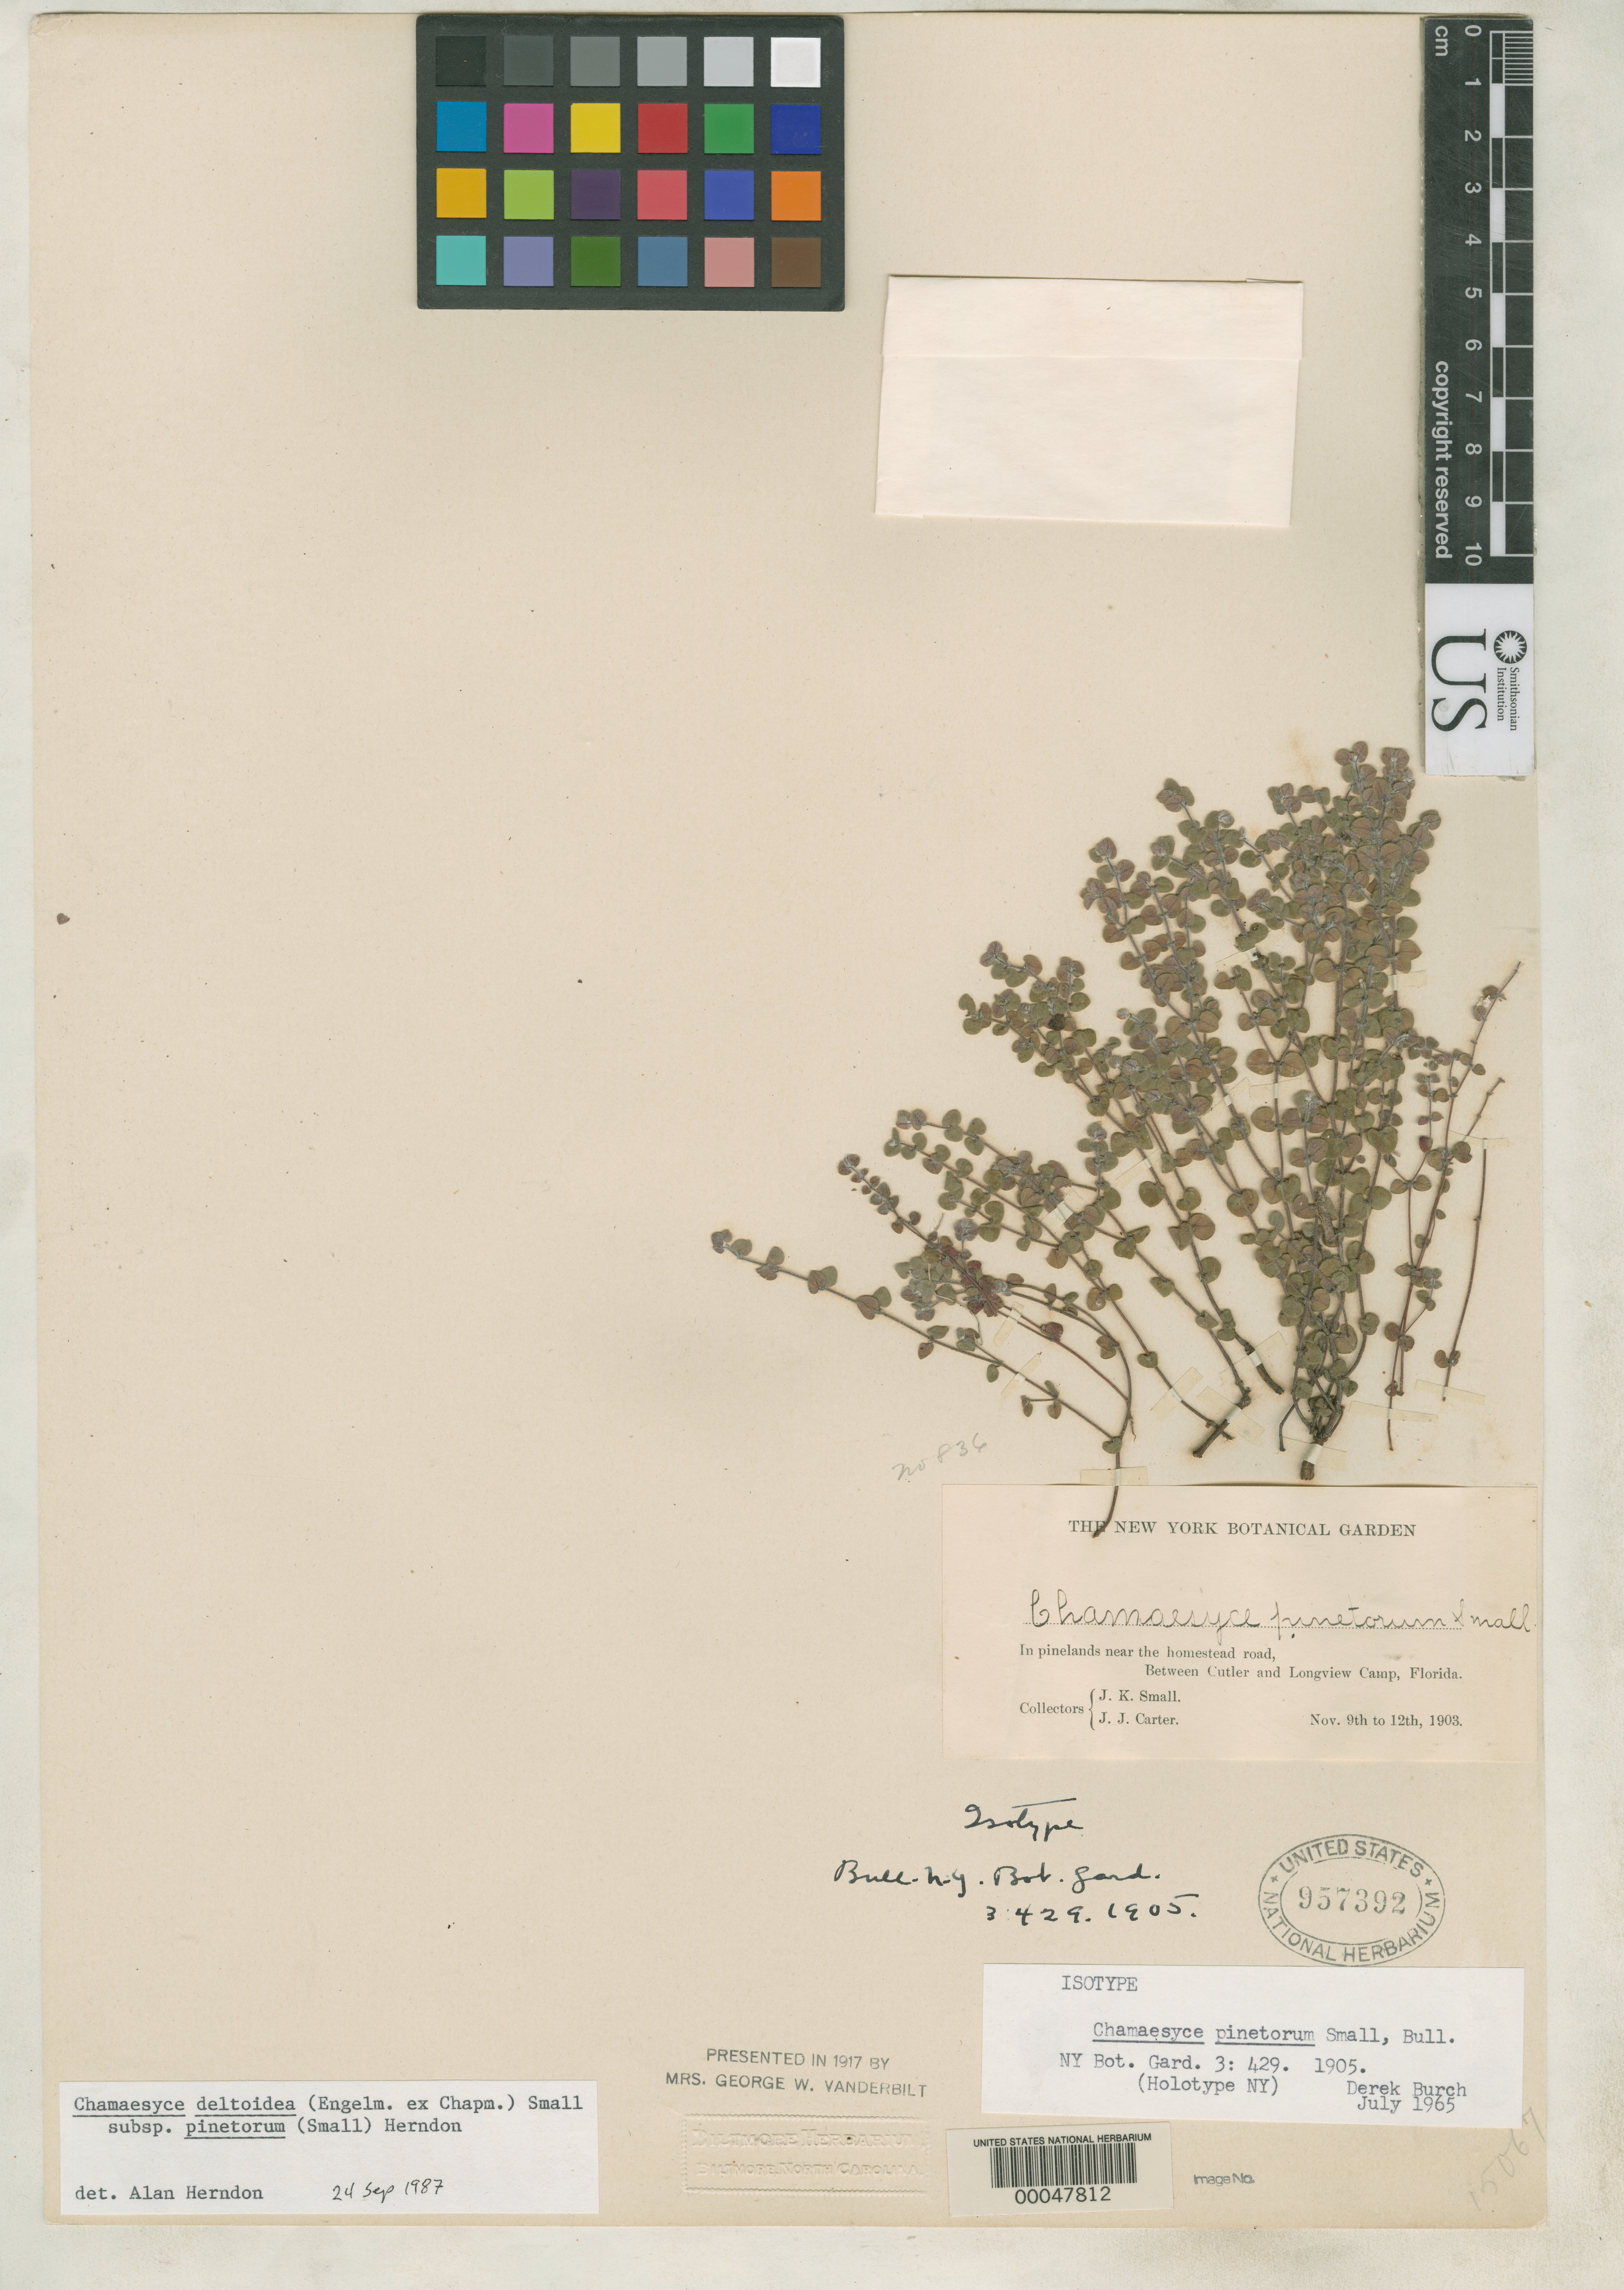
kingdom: Plantae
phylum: Tracheophyta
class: Magnoliopsida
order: Malpighiales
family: Euphorbiaceae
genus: Chamaesyce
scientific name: Chamaesyce pinetorum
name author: Small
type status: Isotype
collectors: J. K. Small & J. J. Carter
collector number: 836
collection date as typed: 09 Nov 1903 to 12 Nov 1903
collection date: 1903-11-09/1903-11-12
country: United States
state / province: Florida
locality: Pinelands near Homestead Road, between Cutler & Longview camp.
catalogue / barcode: US 957392